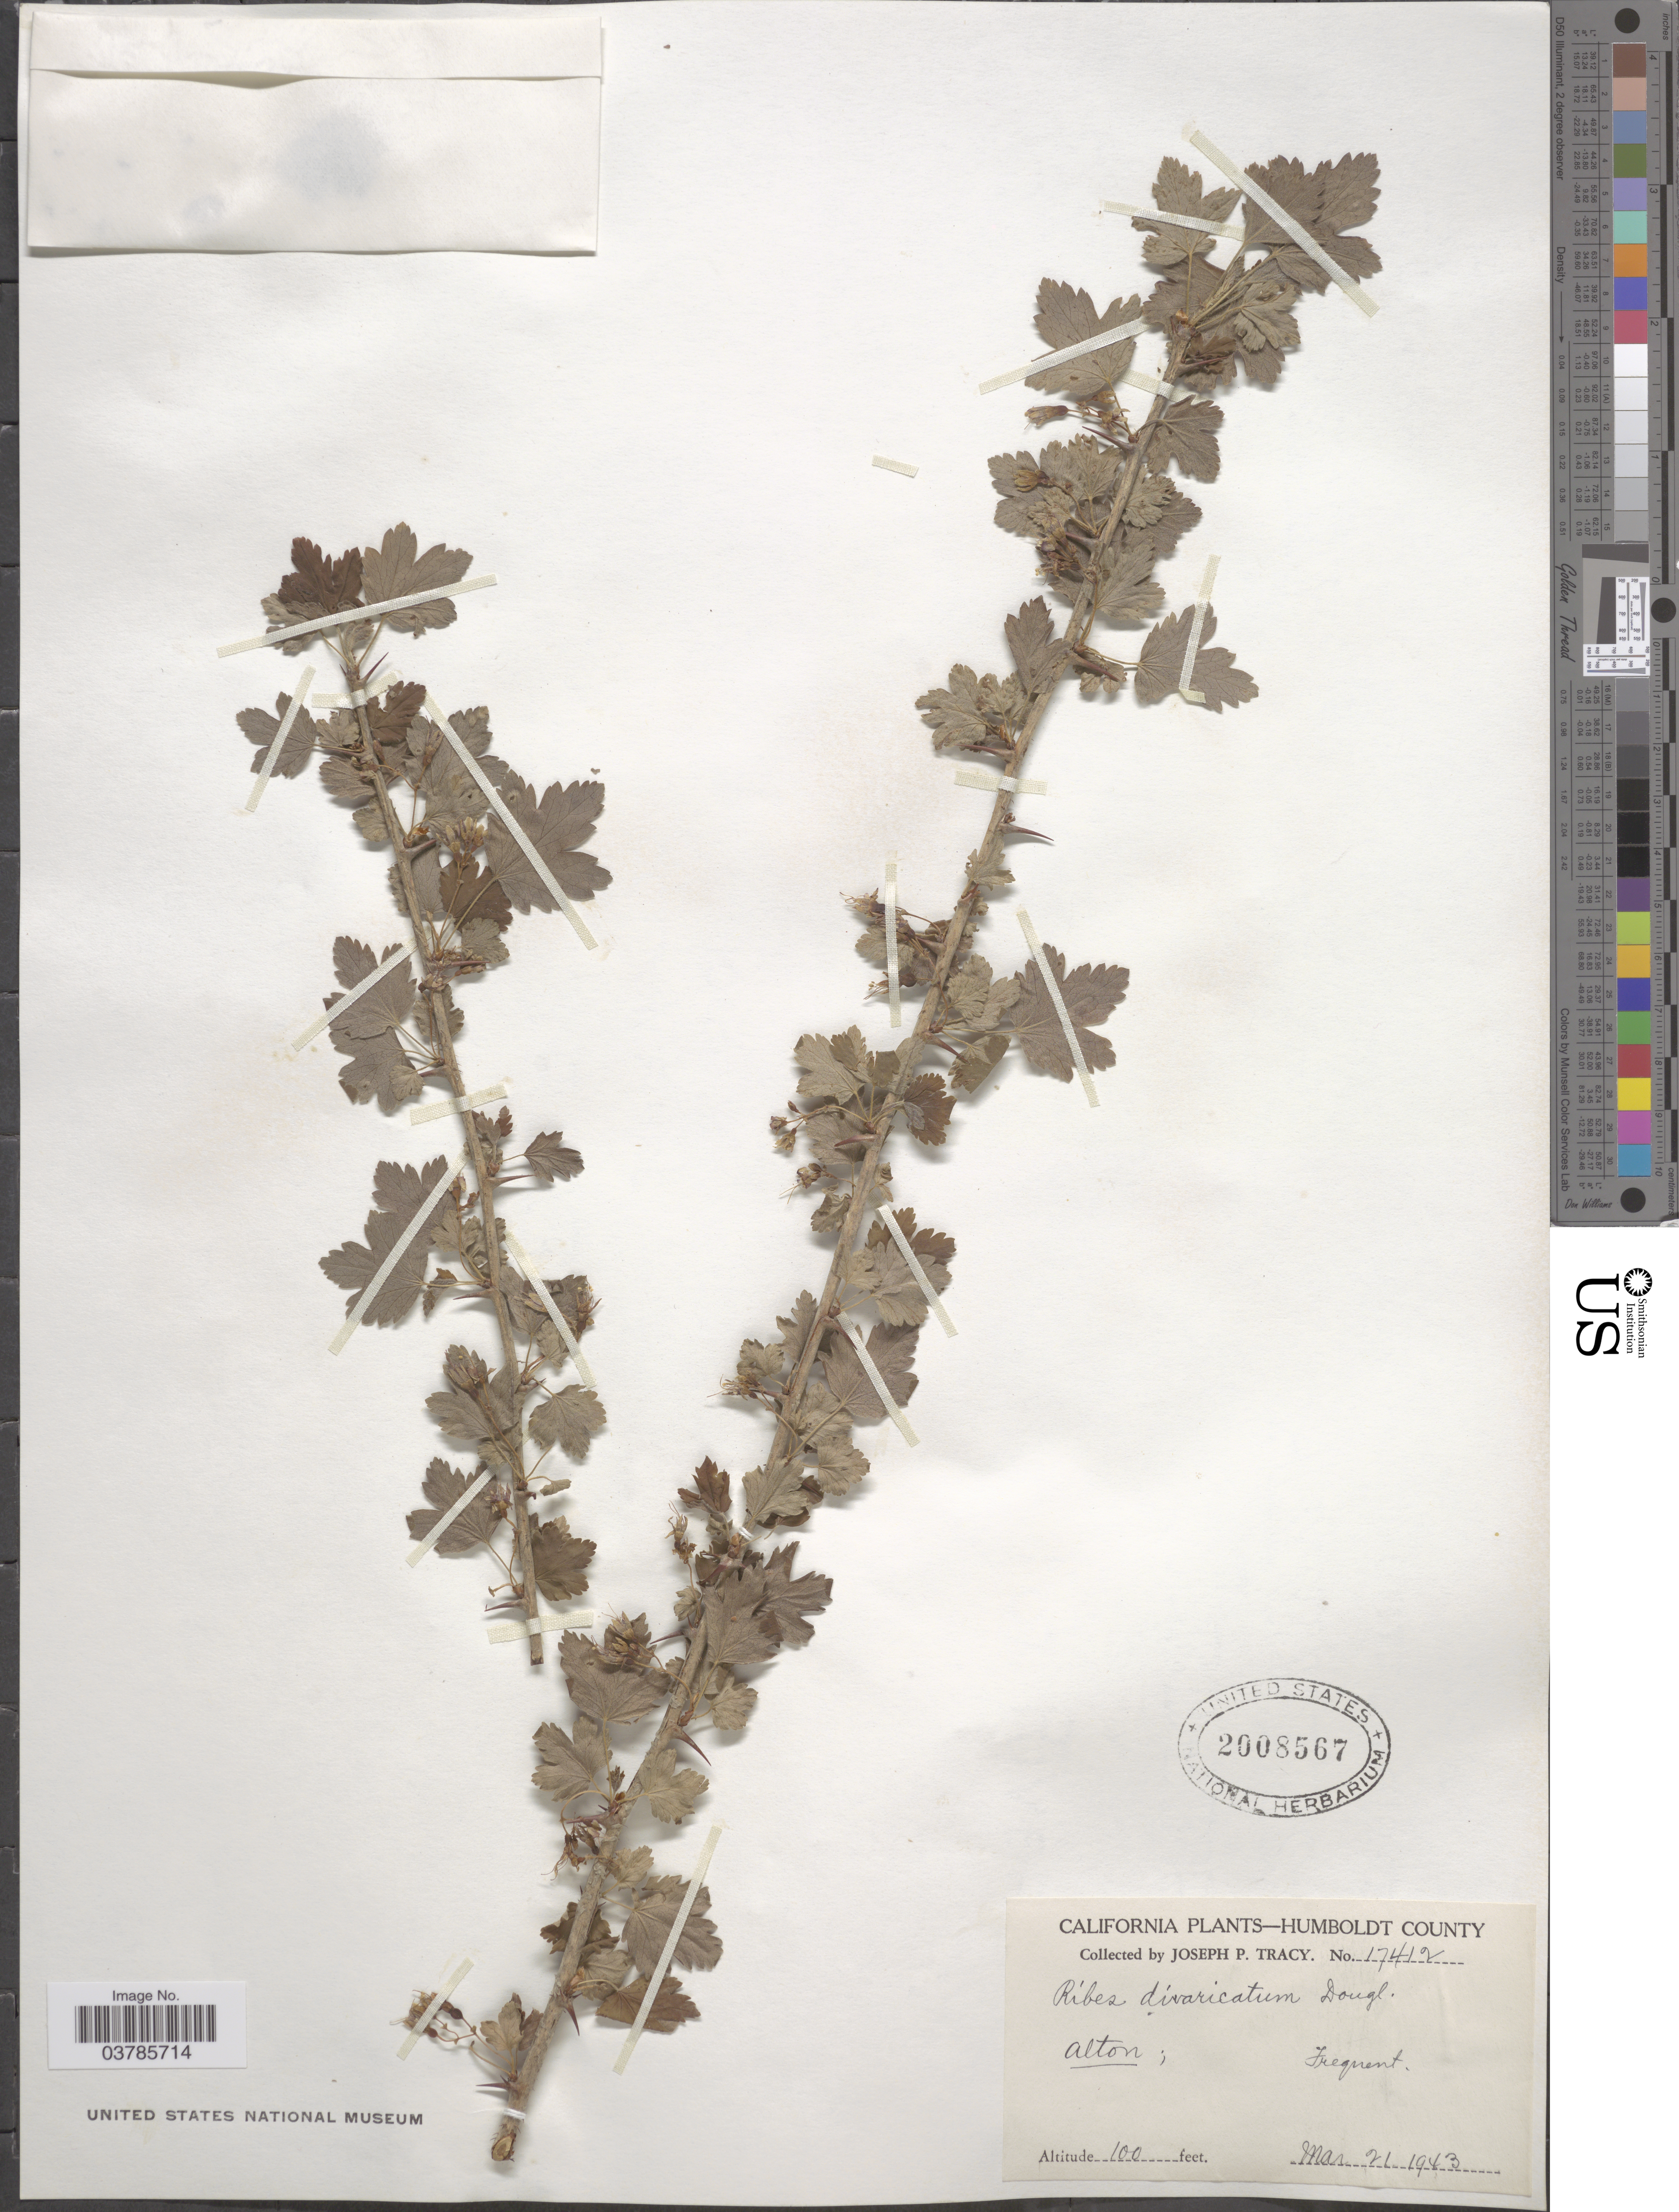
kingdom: Plantae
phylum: Tracheophyta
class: Magnoliopsida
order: Saxifragales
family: Grossulariaceae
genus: Ribes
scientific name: Ribes divaricatum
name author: Douglas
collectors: J. Tracy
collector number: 17412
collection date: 1943-03-21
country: United States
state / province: California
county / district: Humboldt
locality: Humboldt County. Alton.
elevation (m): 30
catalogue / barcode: US 2008567